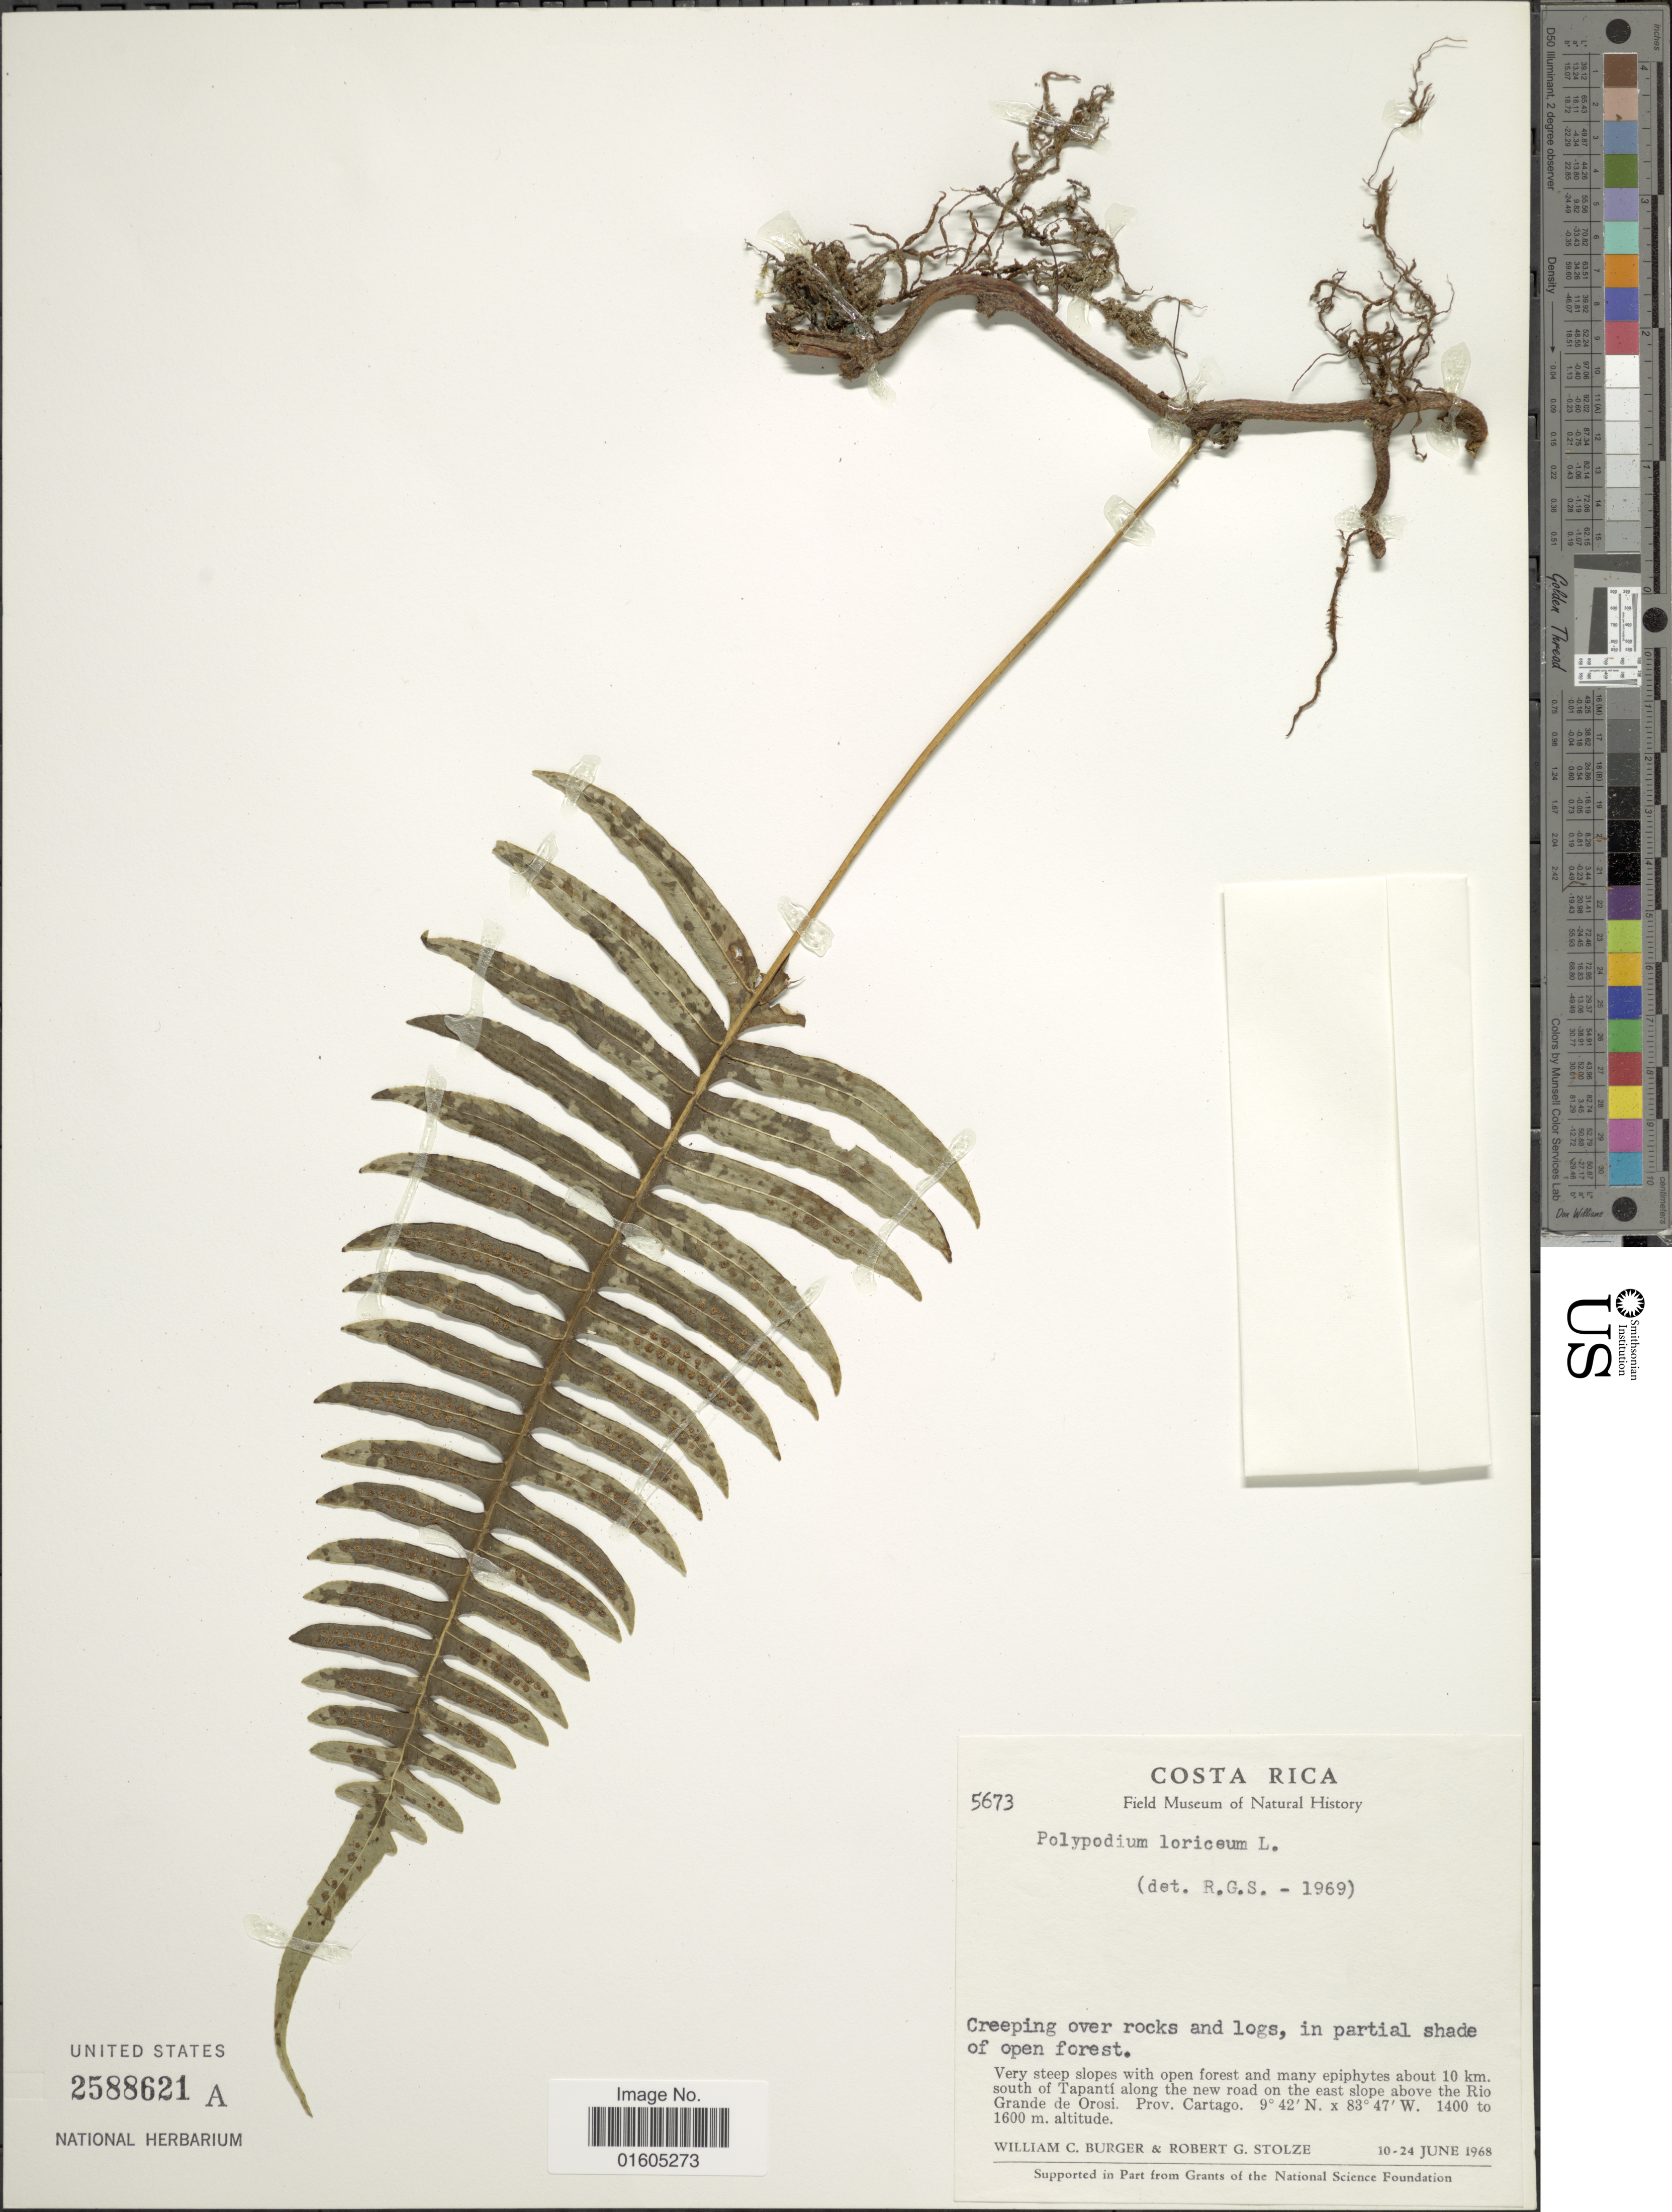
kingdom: Plantae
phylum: Tracheophyta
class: Polypodiopsida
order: Polypodiales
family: Polypodiaceae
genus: Serpocaulon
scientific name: Serpocaulon loriceum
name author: (L.) A.R. Sm.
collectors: W. Burger & R. G. Stolze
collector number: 5673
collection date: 1968-06-10/1968-06-24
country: Costa Rica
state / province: Cartago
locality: Costa Rica. Very steep slopes with open forest and many epiphytes about 10 km. south of Tapanti along the new road on the east slope above the Rio Grande de Orosi. Prov. Cartago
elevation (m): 1400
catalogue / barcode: US 2588621A